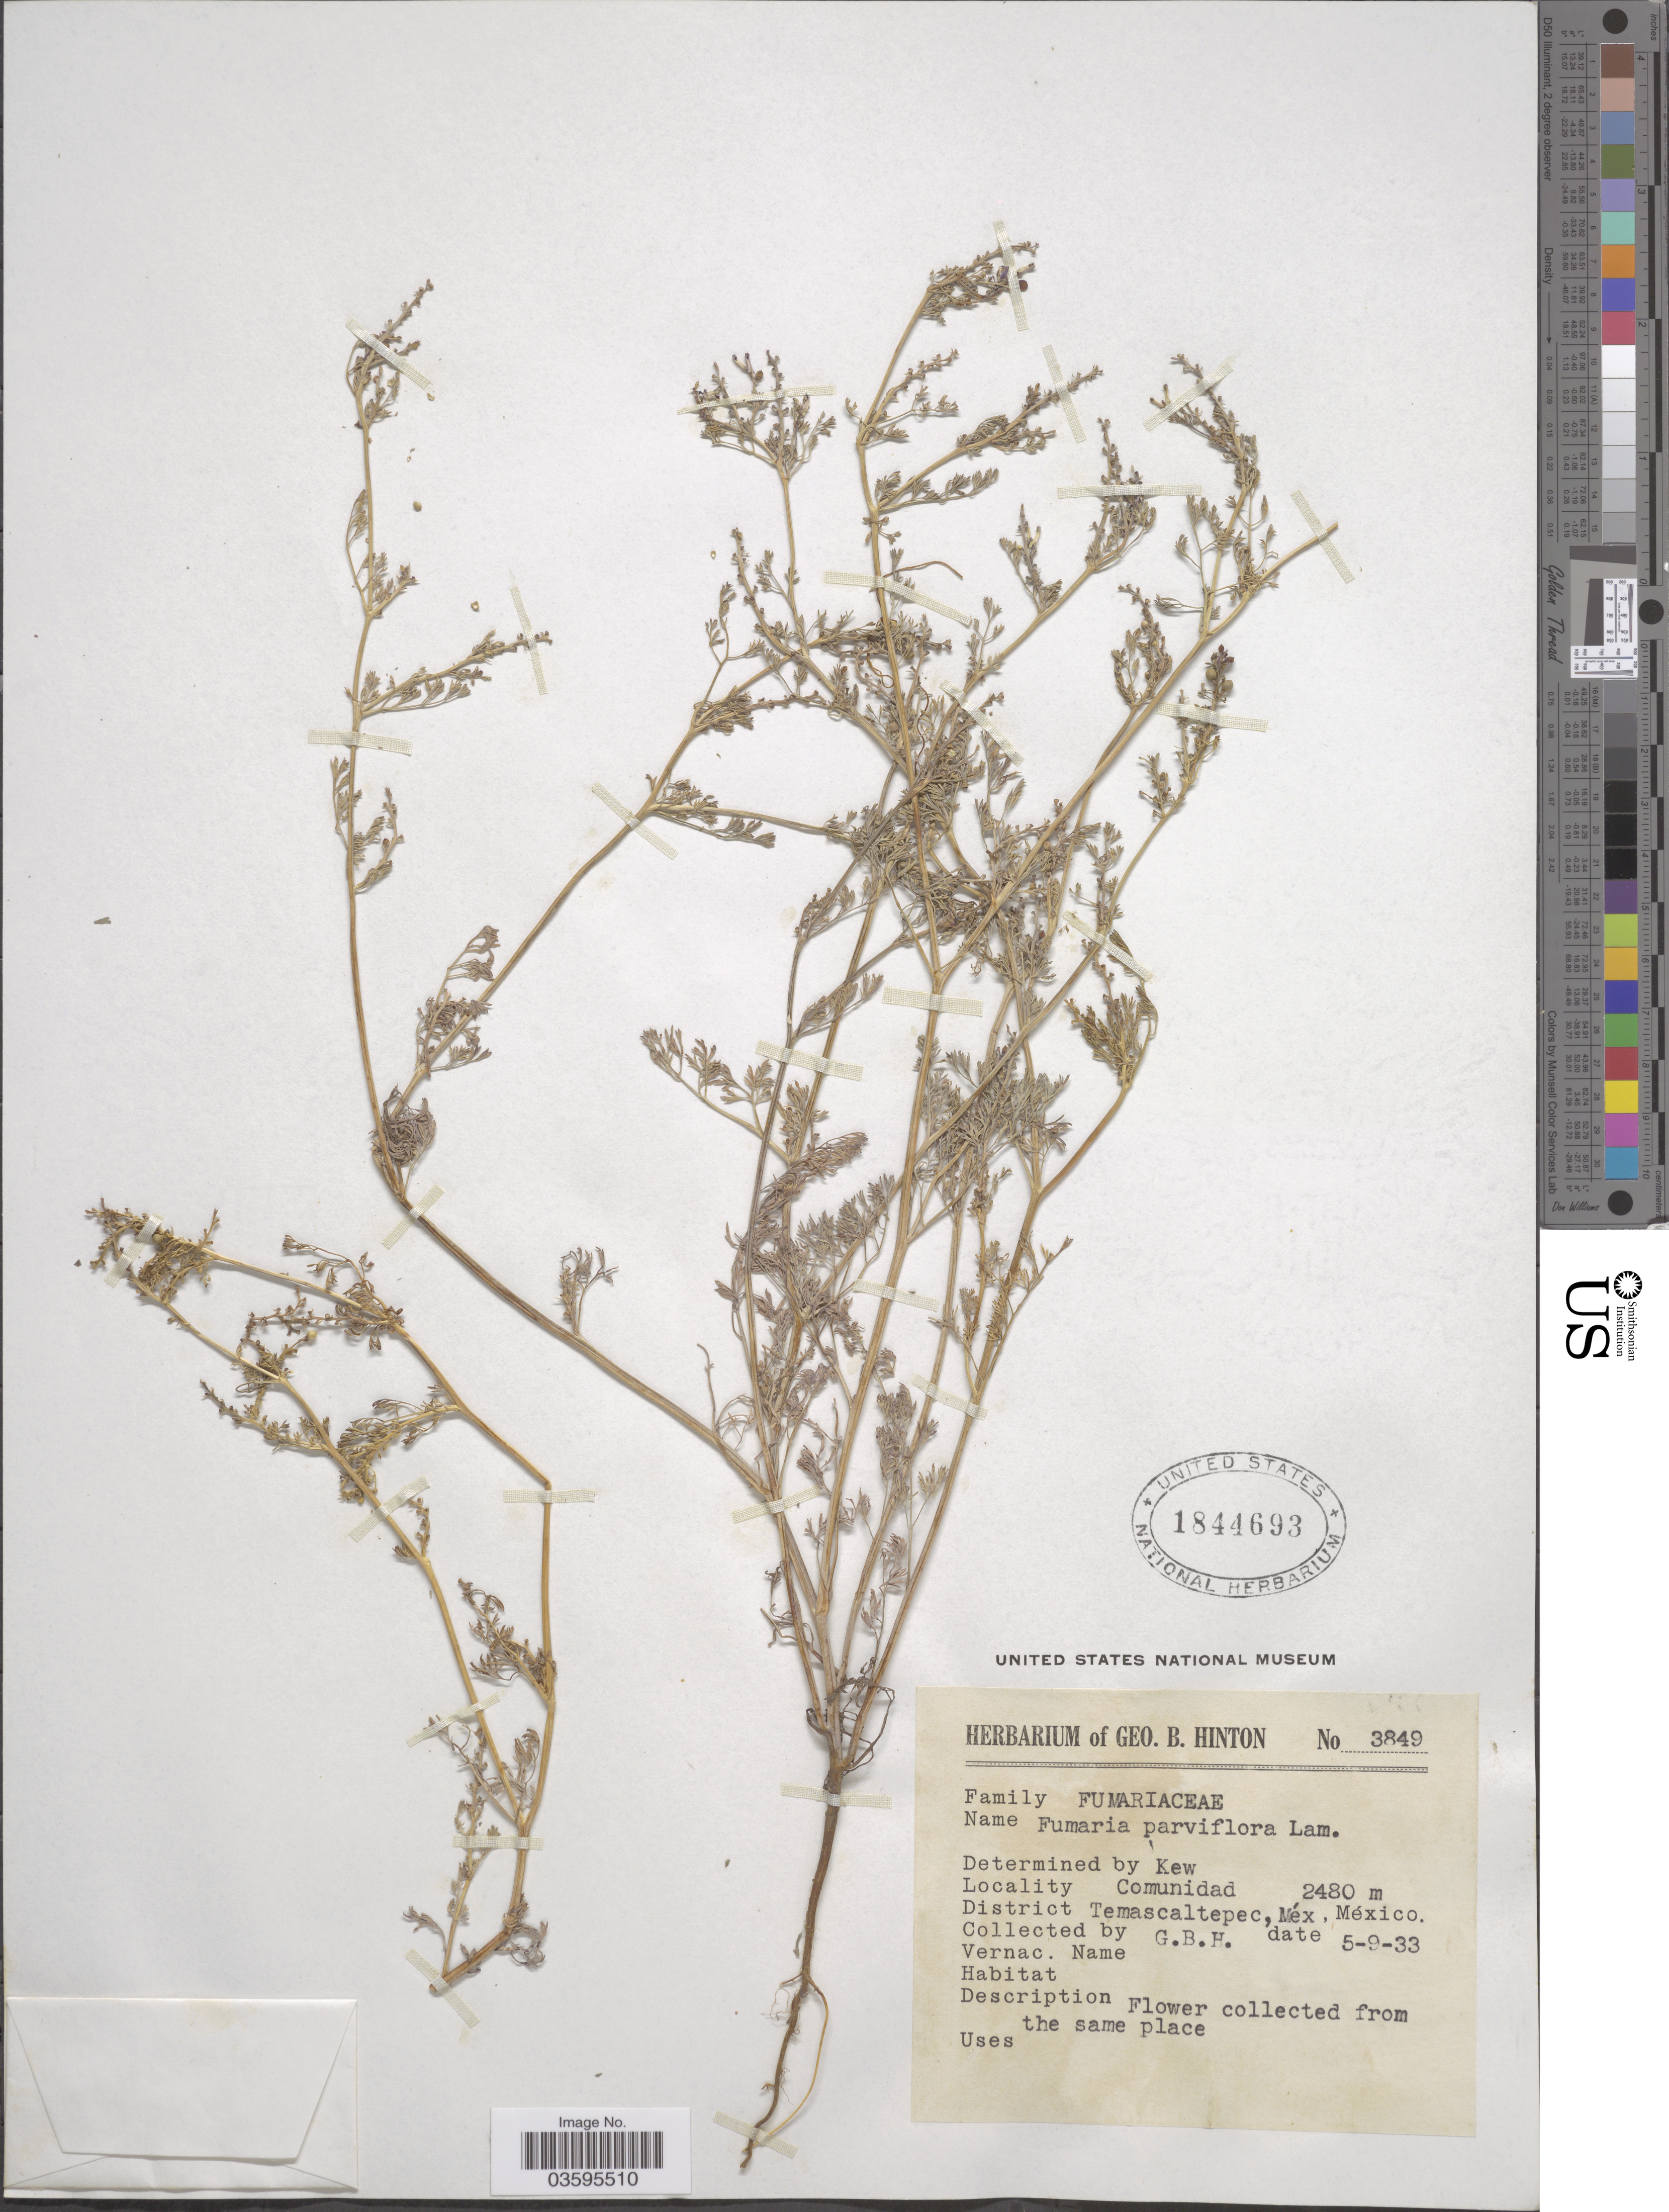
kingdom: Plantae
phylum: Tracheophyta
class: Magnoliopsida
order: Ranunculales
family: Papaveraceae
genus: Fumaria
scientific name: Fumaria parviflora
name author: Lam.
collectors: G. B. Hinton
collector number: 3849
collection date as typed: Transcribed d/m/y: 5/9/33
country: Mexico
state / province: México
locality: Comunidad. District Temascaltepec.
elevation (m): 2480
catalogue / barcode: US 1844693